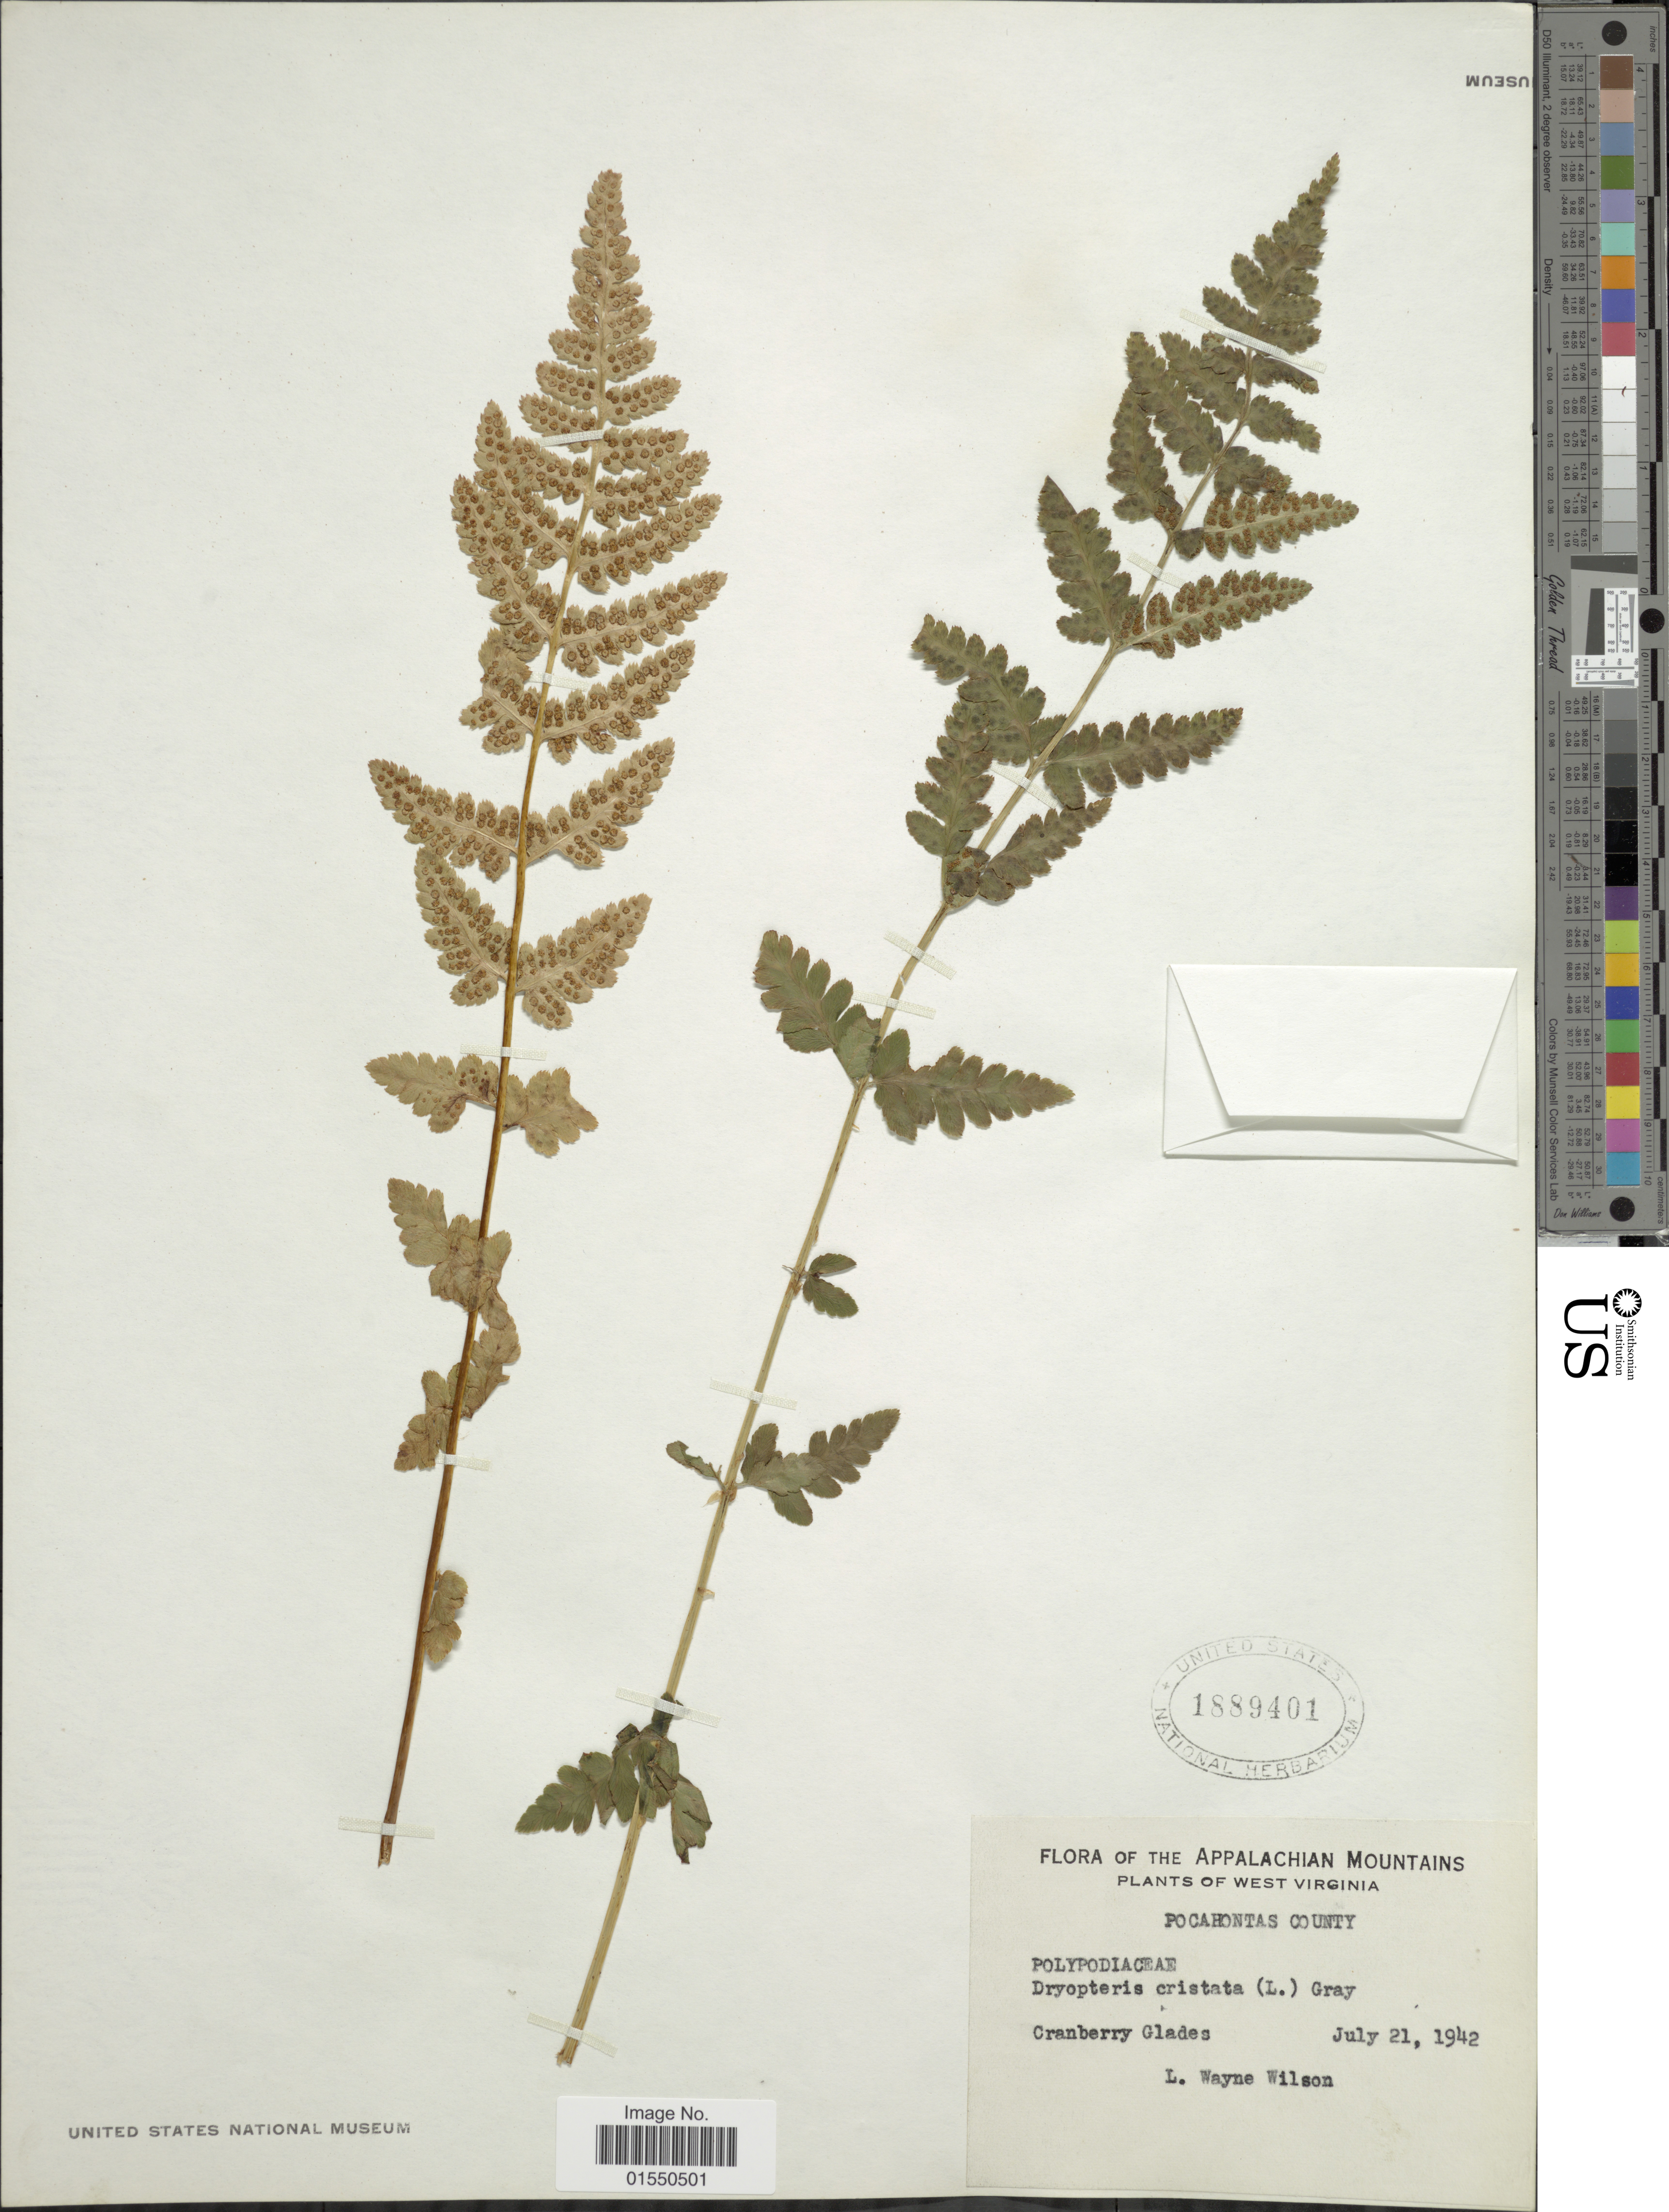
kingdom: Plantae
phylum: Tracheophyta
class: Polypodiopsida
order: Polypodiales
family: Dryopteridaceae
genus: Dryopteris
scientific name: Dryopteris cristata var. spinulosa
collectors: L. W. Wilson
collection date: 1942-07-21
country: United States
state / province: West Virginia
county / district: Pocahontas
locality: Pocahontas County, Cranberries Glades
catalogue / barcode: US 1889401